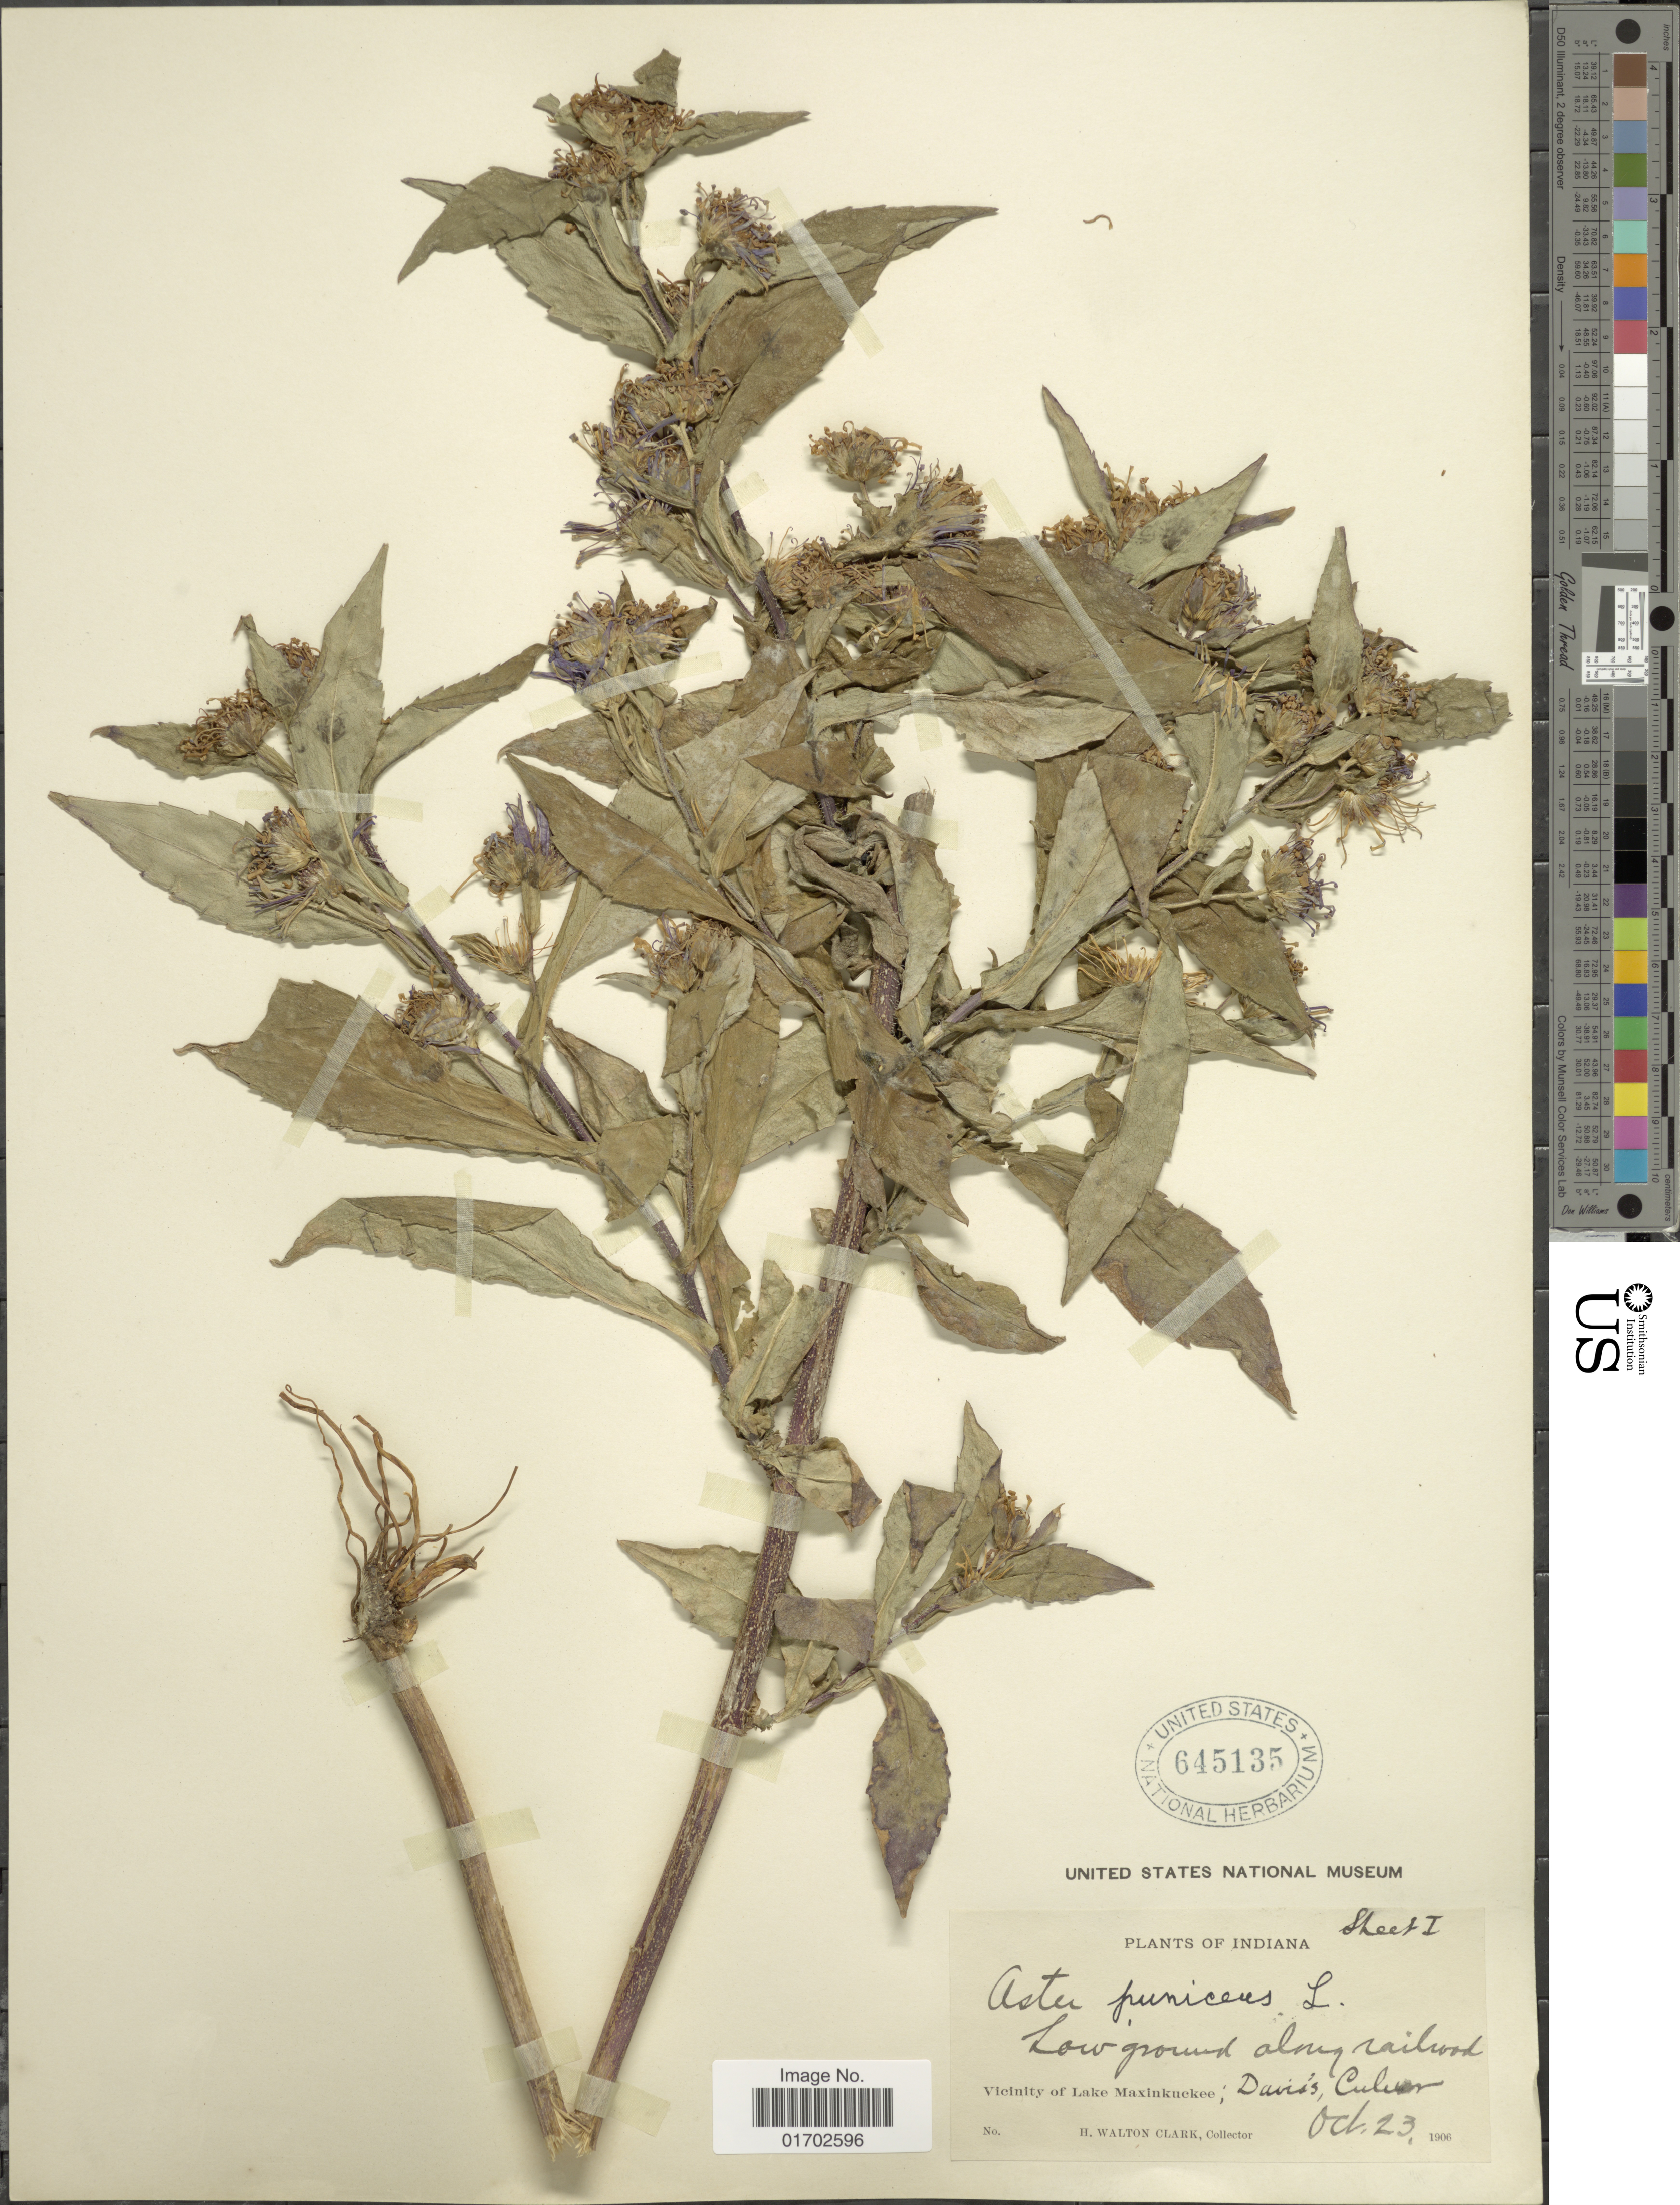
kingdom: Plantae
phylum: Tracheophyta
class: Magnoliopsida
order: Asterales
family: Asteraceae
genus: Symphyotrichum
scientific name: Symphyotrichum puniceum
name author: (L.) Á. Löve & D. Löve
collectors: H. W. Clark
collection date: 1906-10-23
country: United States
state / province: Indiana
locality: Low ground along railroad, Vicinity of Lake Maxinkuckee; Davis's, Culver.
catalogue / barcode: US 645135